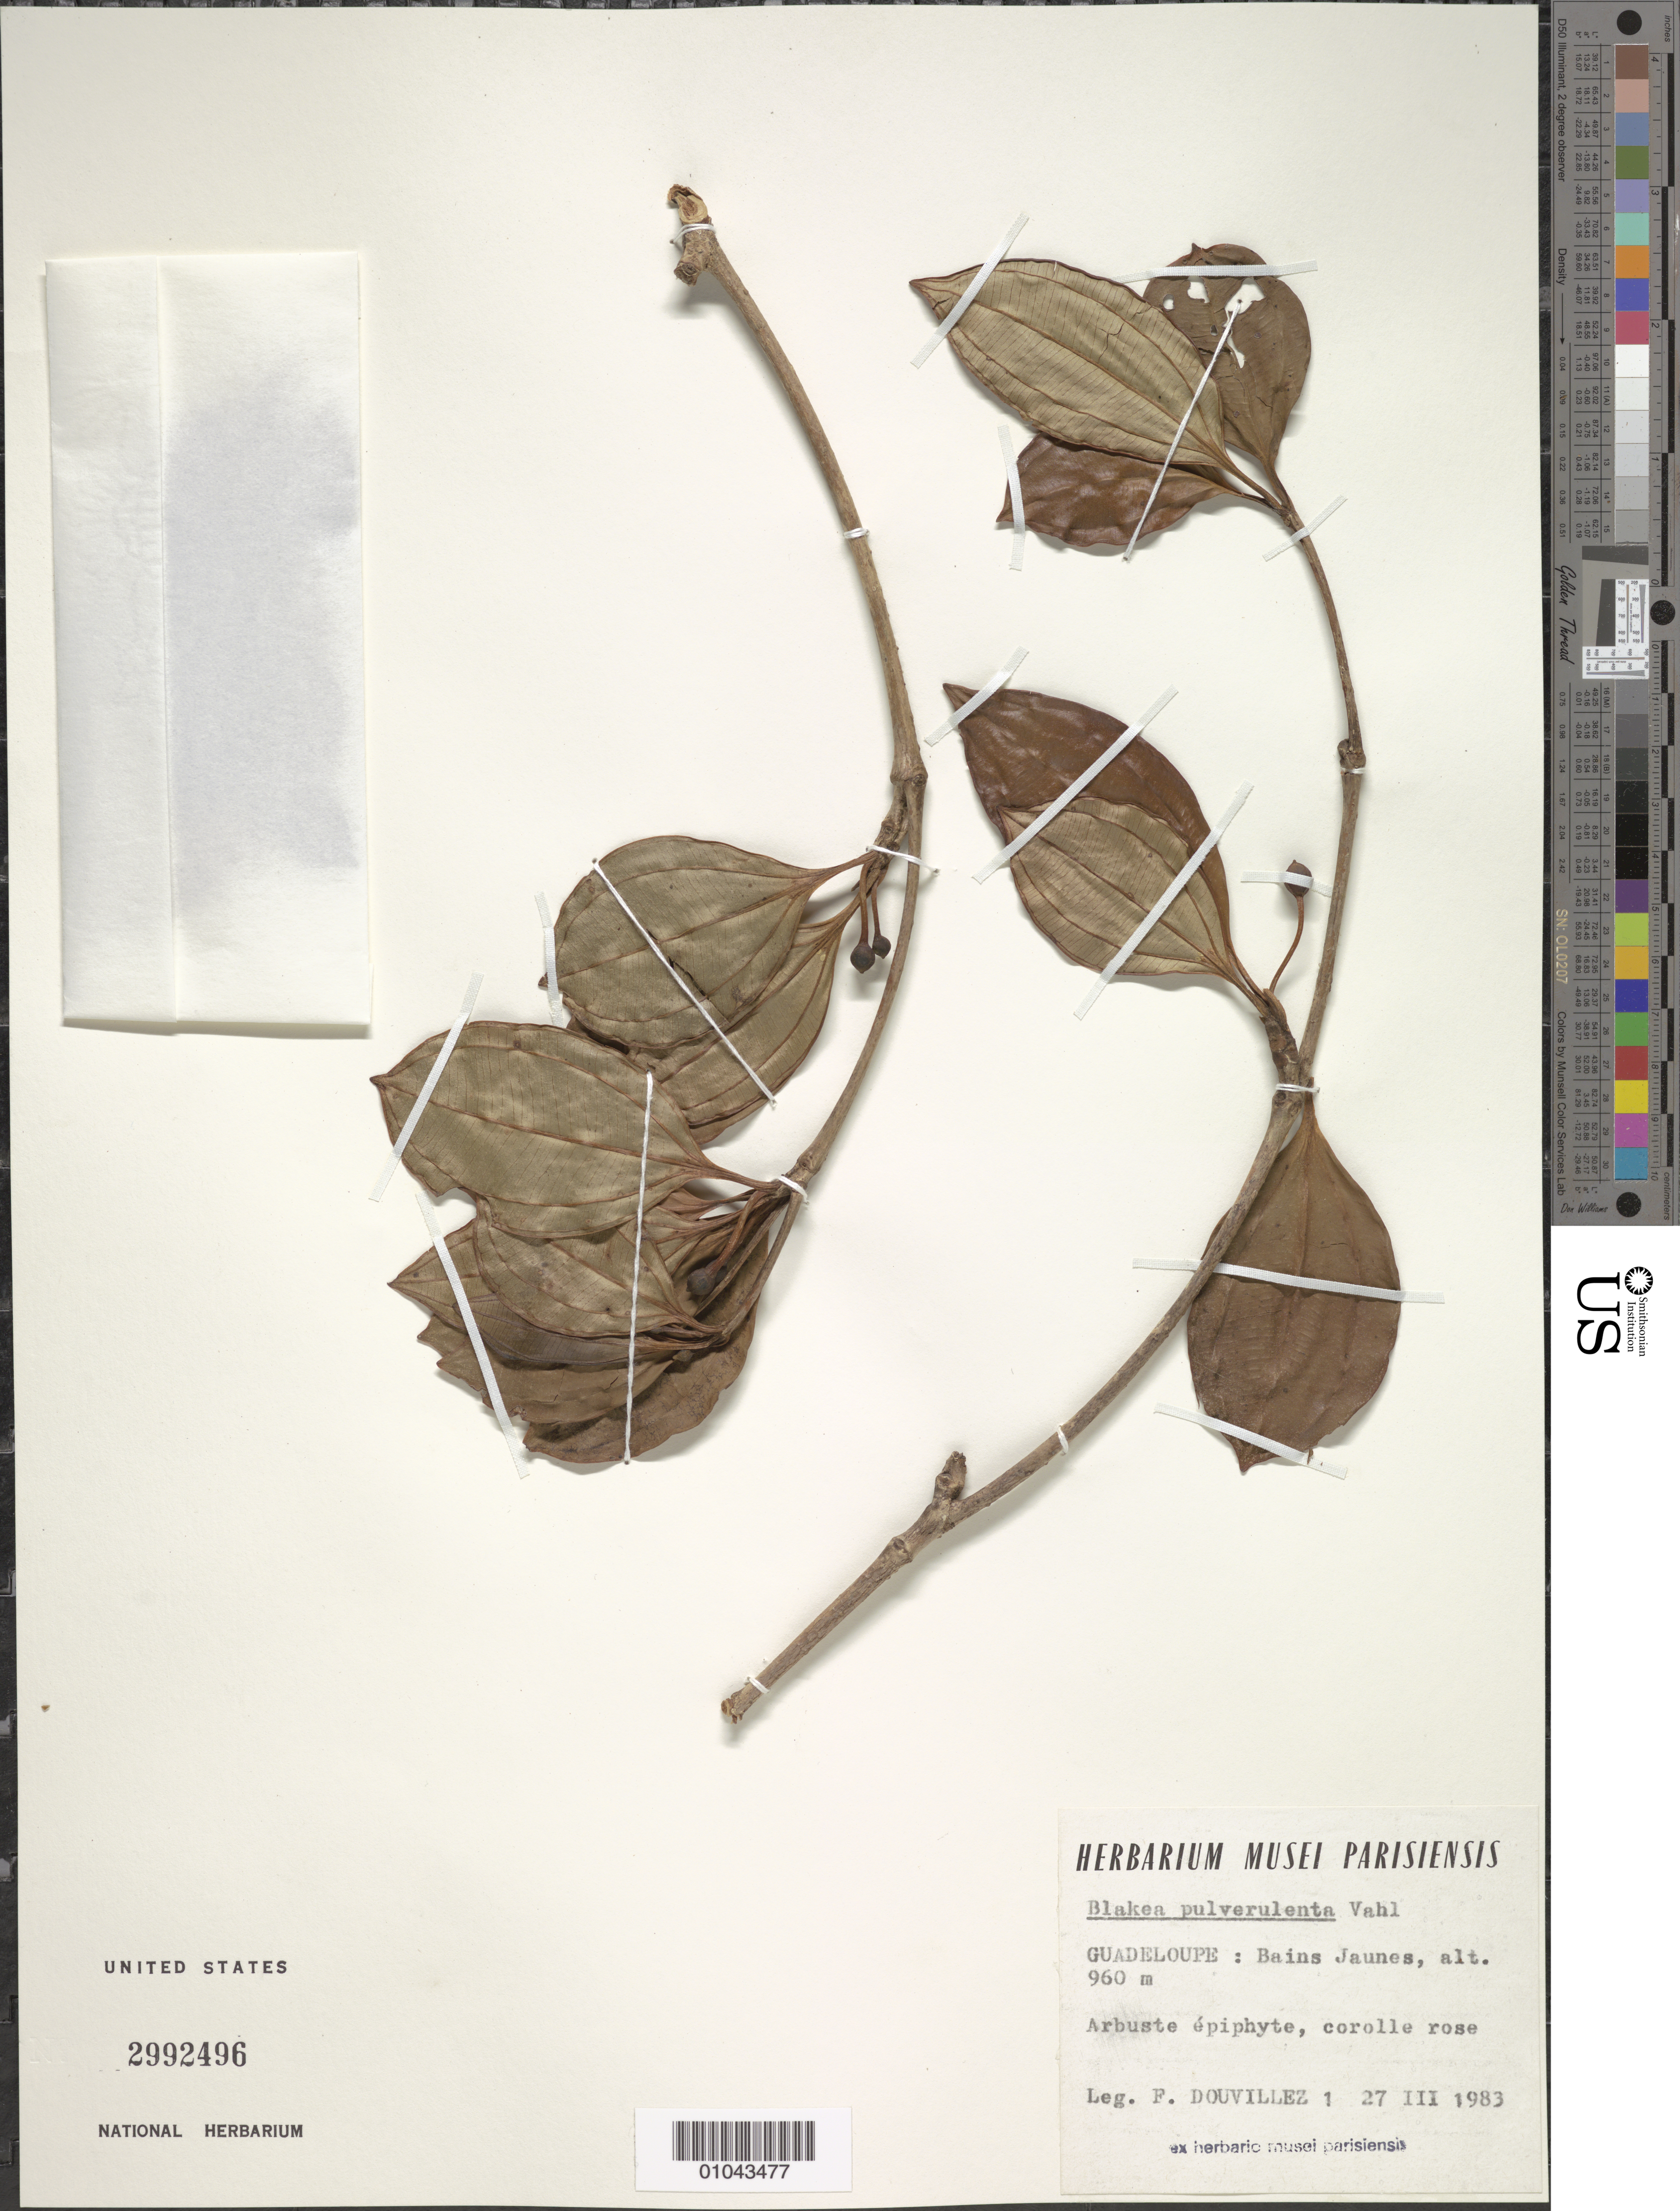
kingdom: Plantae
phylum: Tracheophyta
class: Magnoliopsida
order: Myrtales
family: Melastomataceae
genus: Blakea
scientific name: Blakea pulverulenta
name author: Vahl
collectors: F. Douvillez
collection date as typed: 17 Mar 1983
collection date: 1983-03-17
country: Guadeloupe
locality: Bains Jaunes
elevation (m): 960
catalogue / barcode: US 2992496